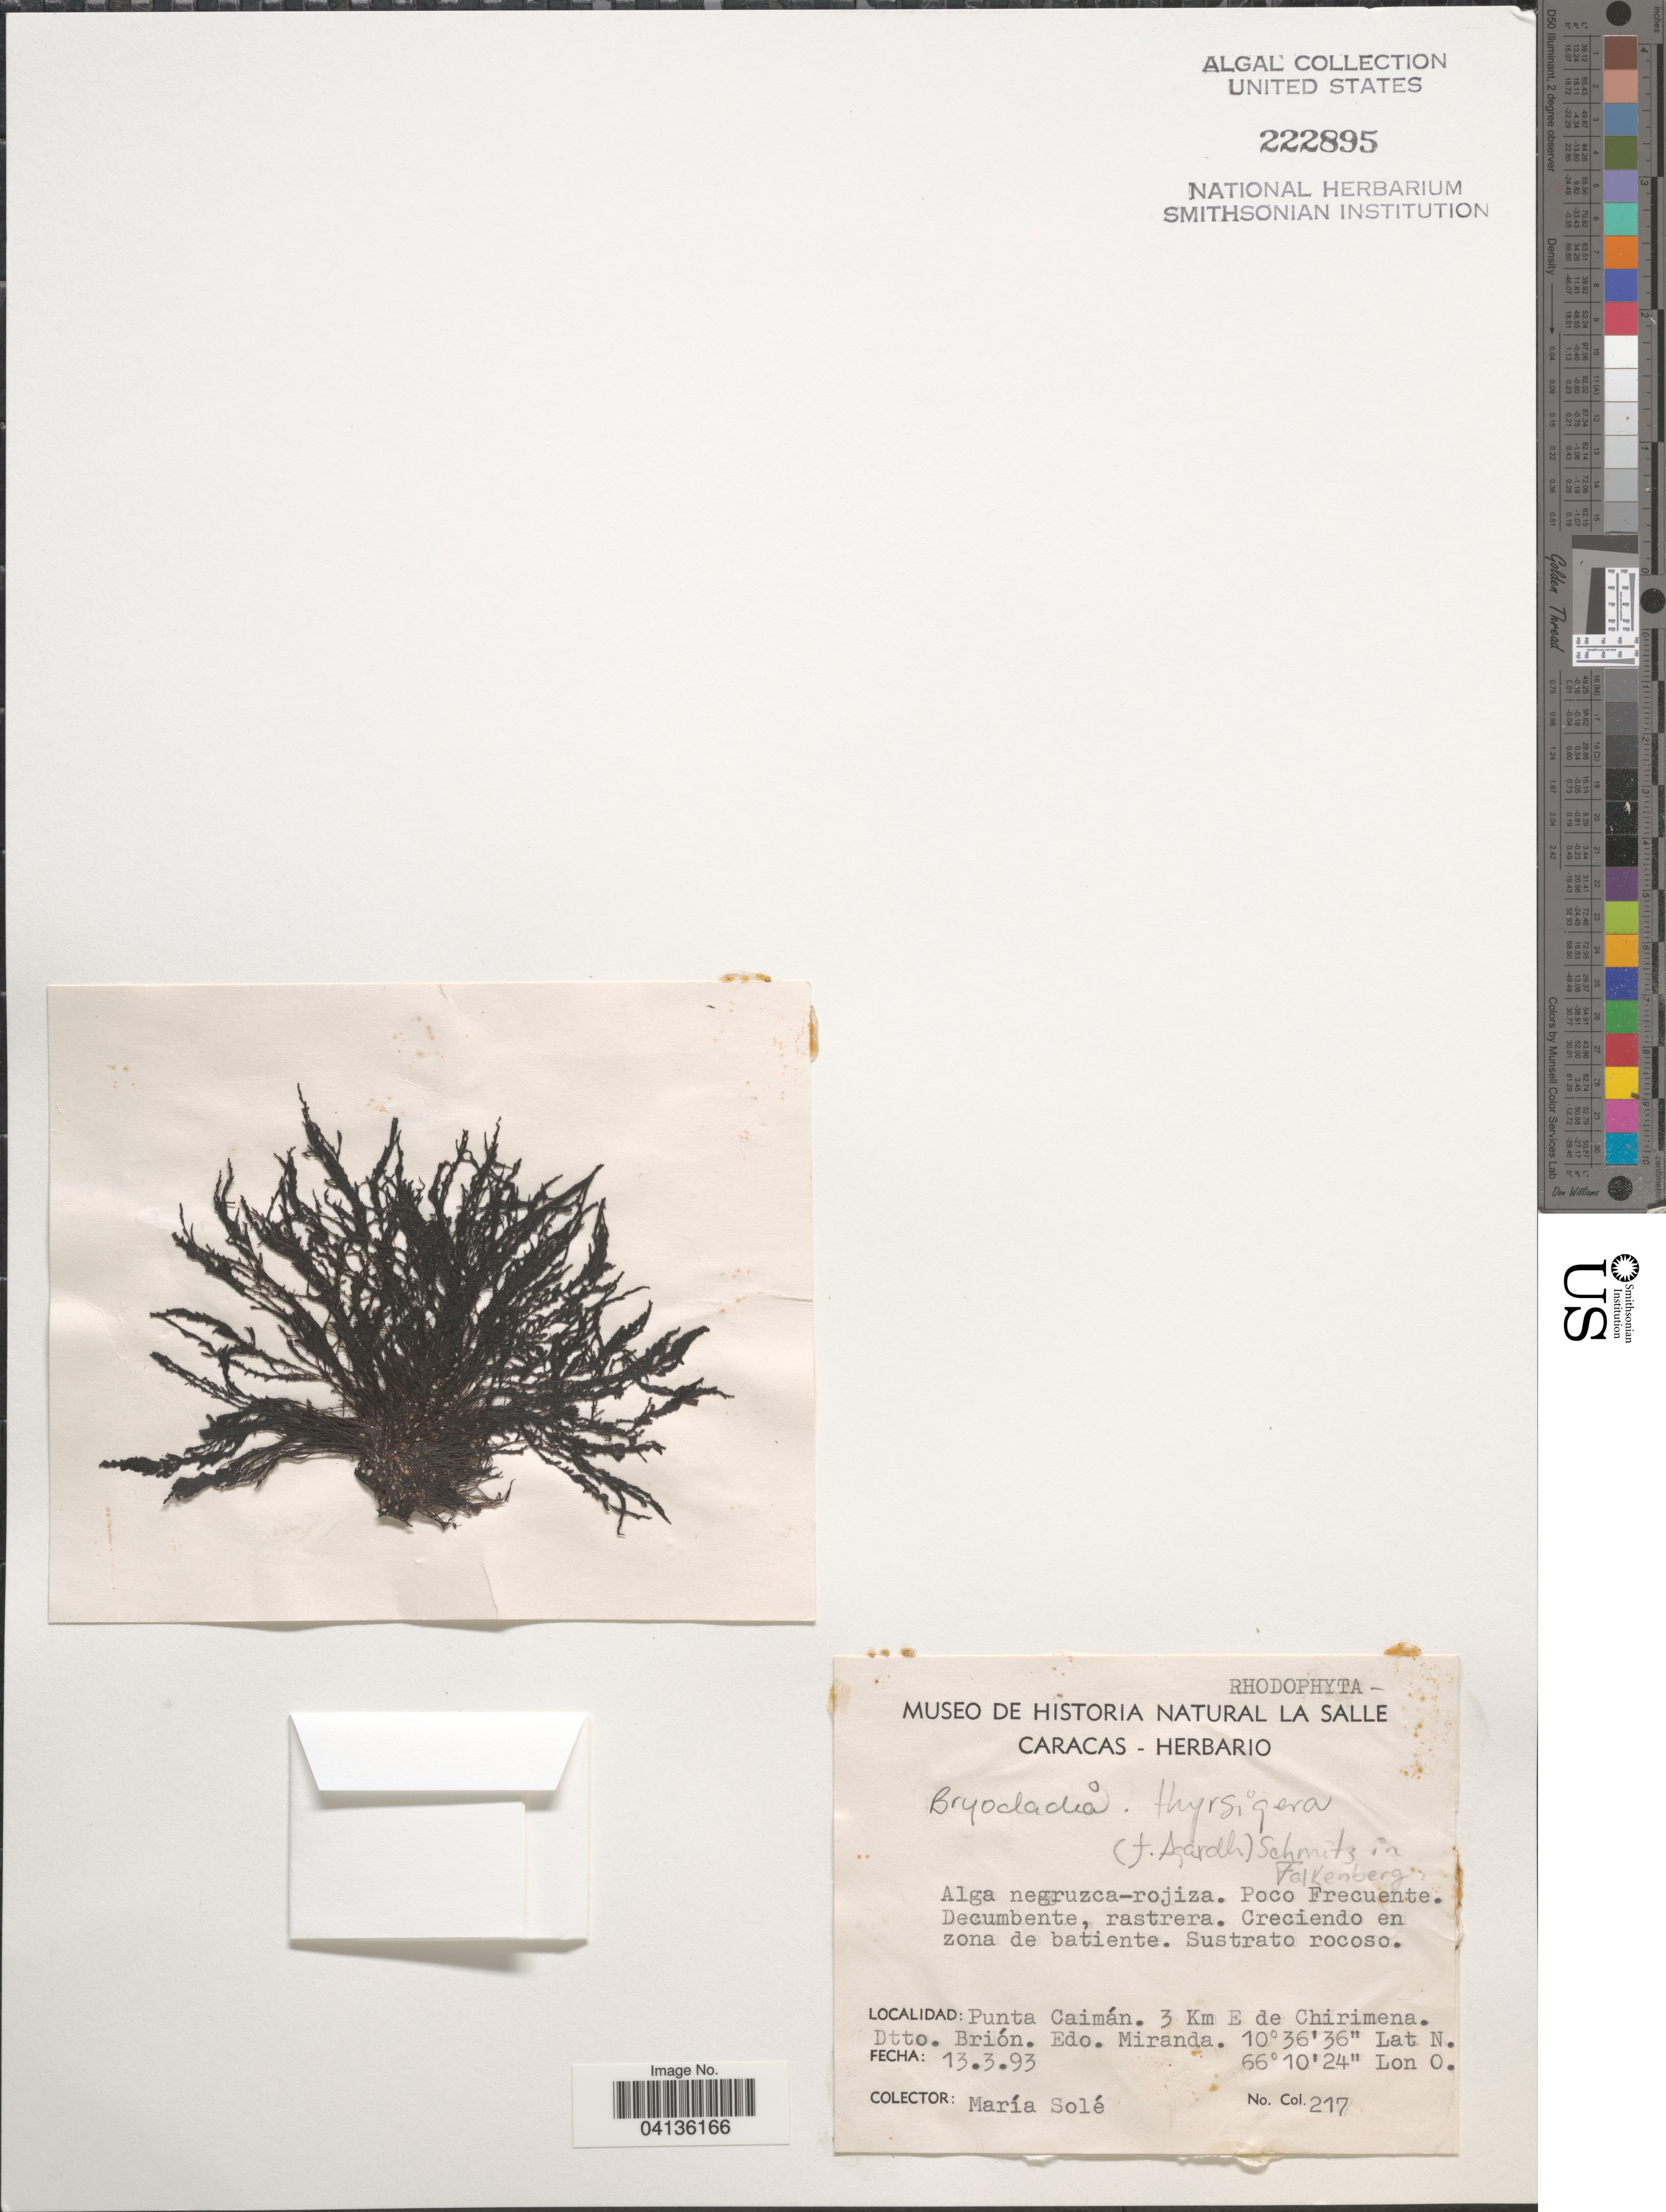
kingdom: Plantae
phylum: Rhodophyta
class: Florideophyceae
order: Ceramiales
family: Rhodomelaceae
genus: Bryocladia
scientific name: Bryocladia thyrsigera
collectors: M. Sole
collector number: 217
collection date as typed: Transcribed d/m/y: 13/3/93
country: Venezuela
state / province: Miranda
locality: Punta Caimán. 3 Km E de Chirimena. Dtto. Brión.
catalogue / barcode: US 222895